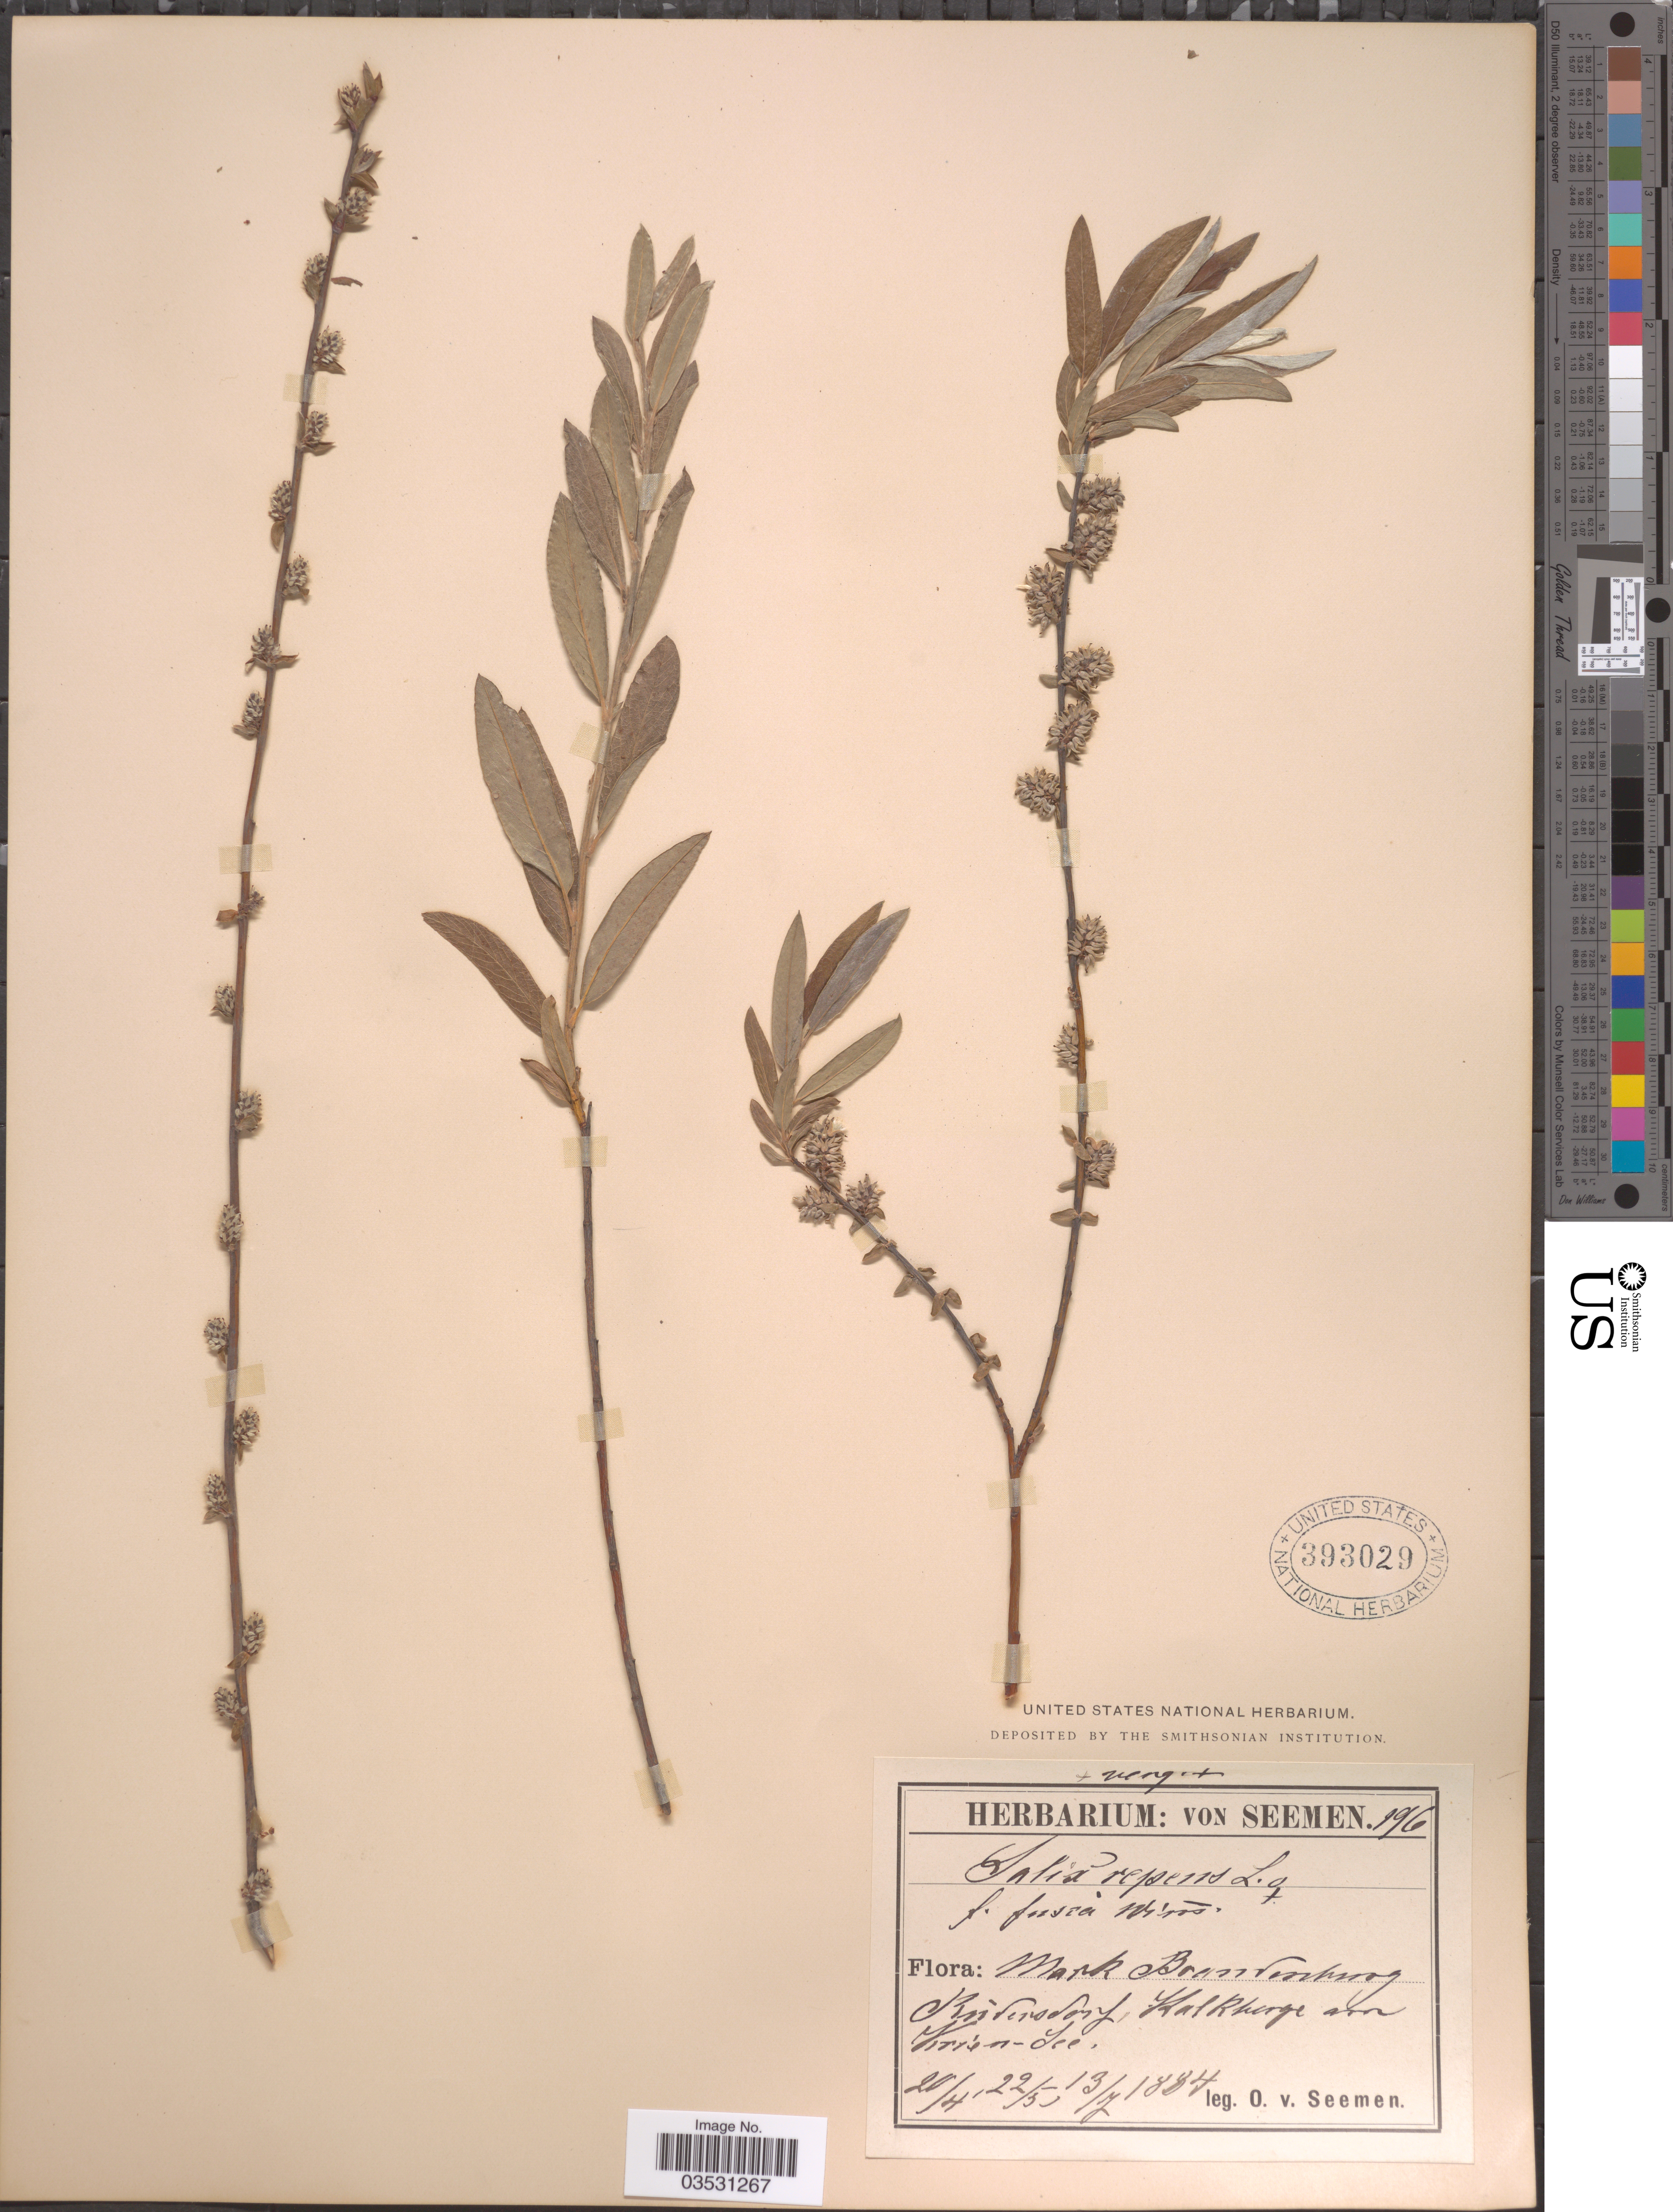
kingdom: Plantae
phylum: Tracheophyta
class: Magnoliopsida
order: Malpighiales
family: Salicaceae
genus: Salix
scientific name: Salix repens f. fusca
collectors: K. O. von Seemen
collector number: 196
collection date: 1884-04-20/1884-07-13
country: Germany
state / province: Brandenburg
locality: Mark Brandenburg. Rúdersdorf, Kalkwege am Krien-See.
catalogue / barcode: US 393029